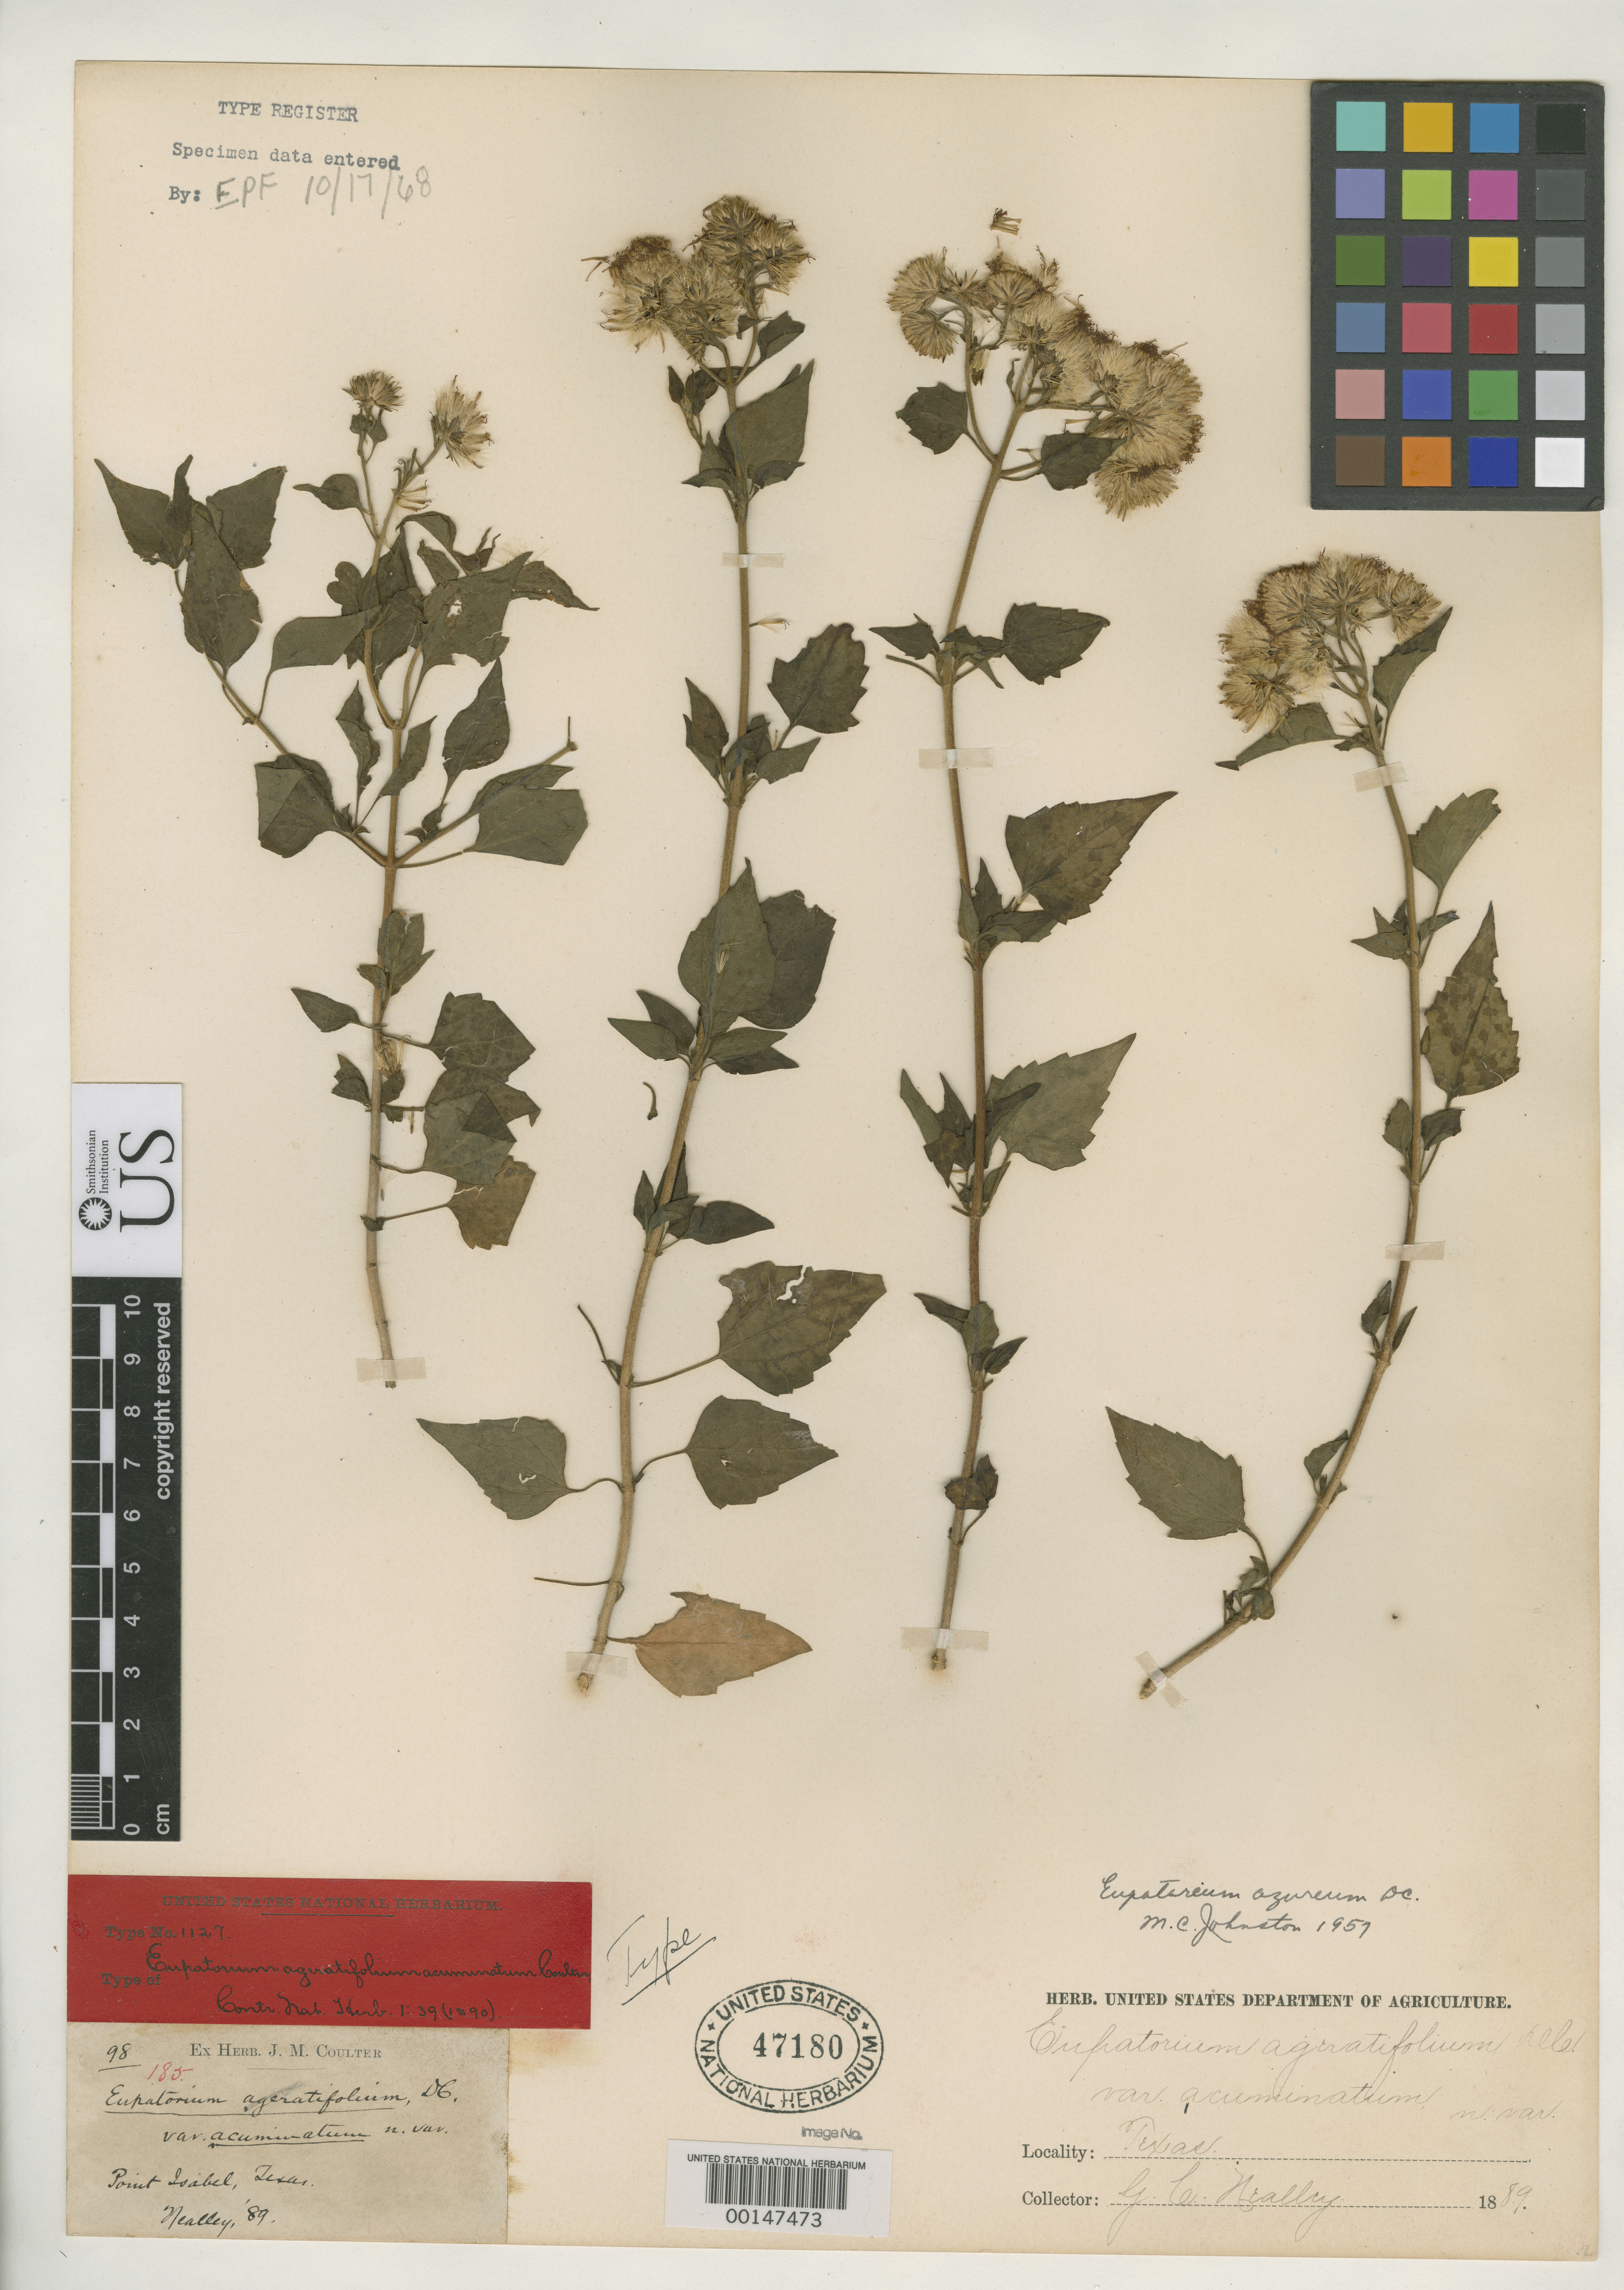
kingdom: Plantae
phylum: Tracheophyta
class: Magnoliopsida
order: Asterales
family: Asteraceae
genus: Eupatorium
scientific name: Eupatorium ageratifolium var. acuminatum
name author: J.M. Coult.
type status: Type Collection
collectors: G. C. Nealley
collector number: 185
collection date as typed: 1889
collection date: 1889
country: United States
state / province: Texas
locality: Point Isabel.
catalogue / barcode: US 47180